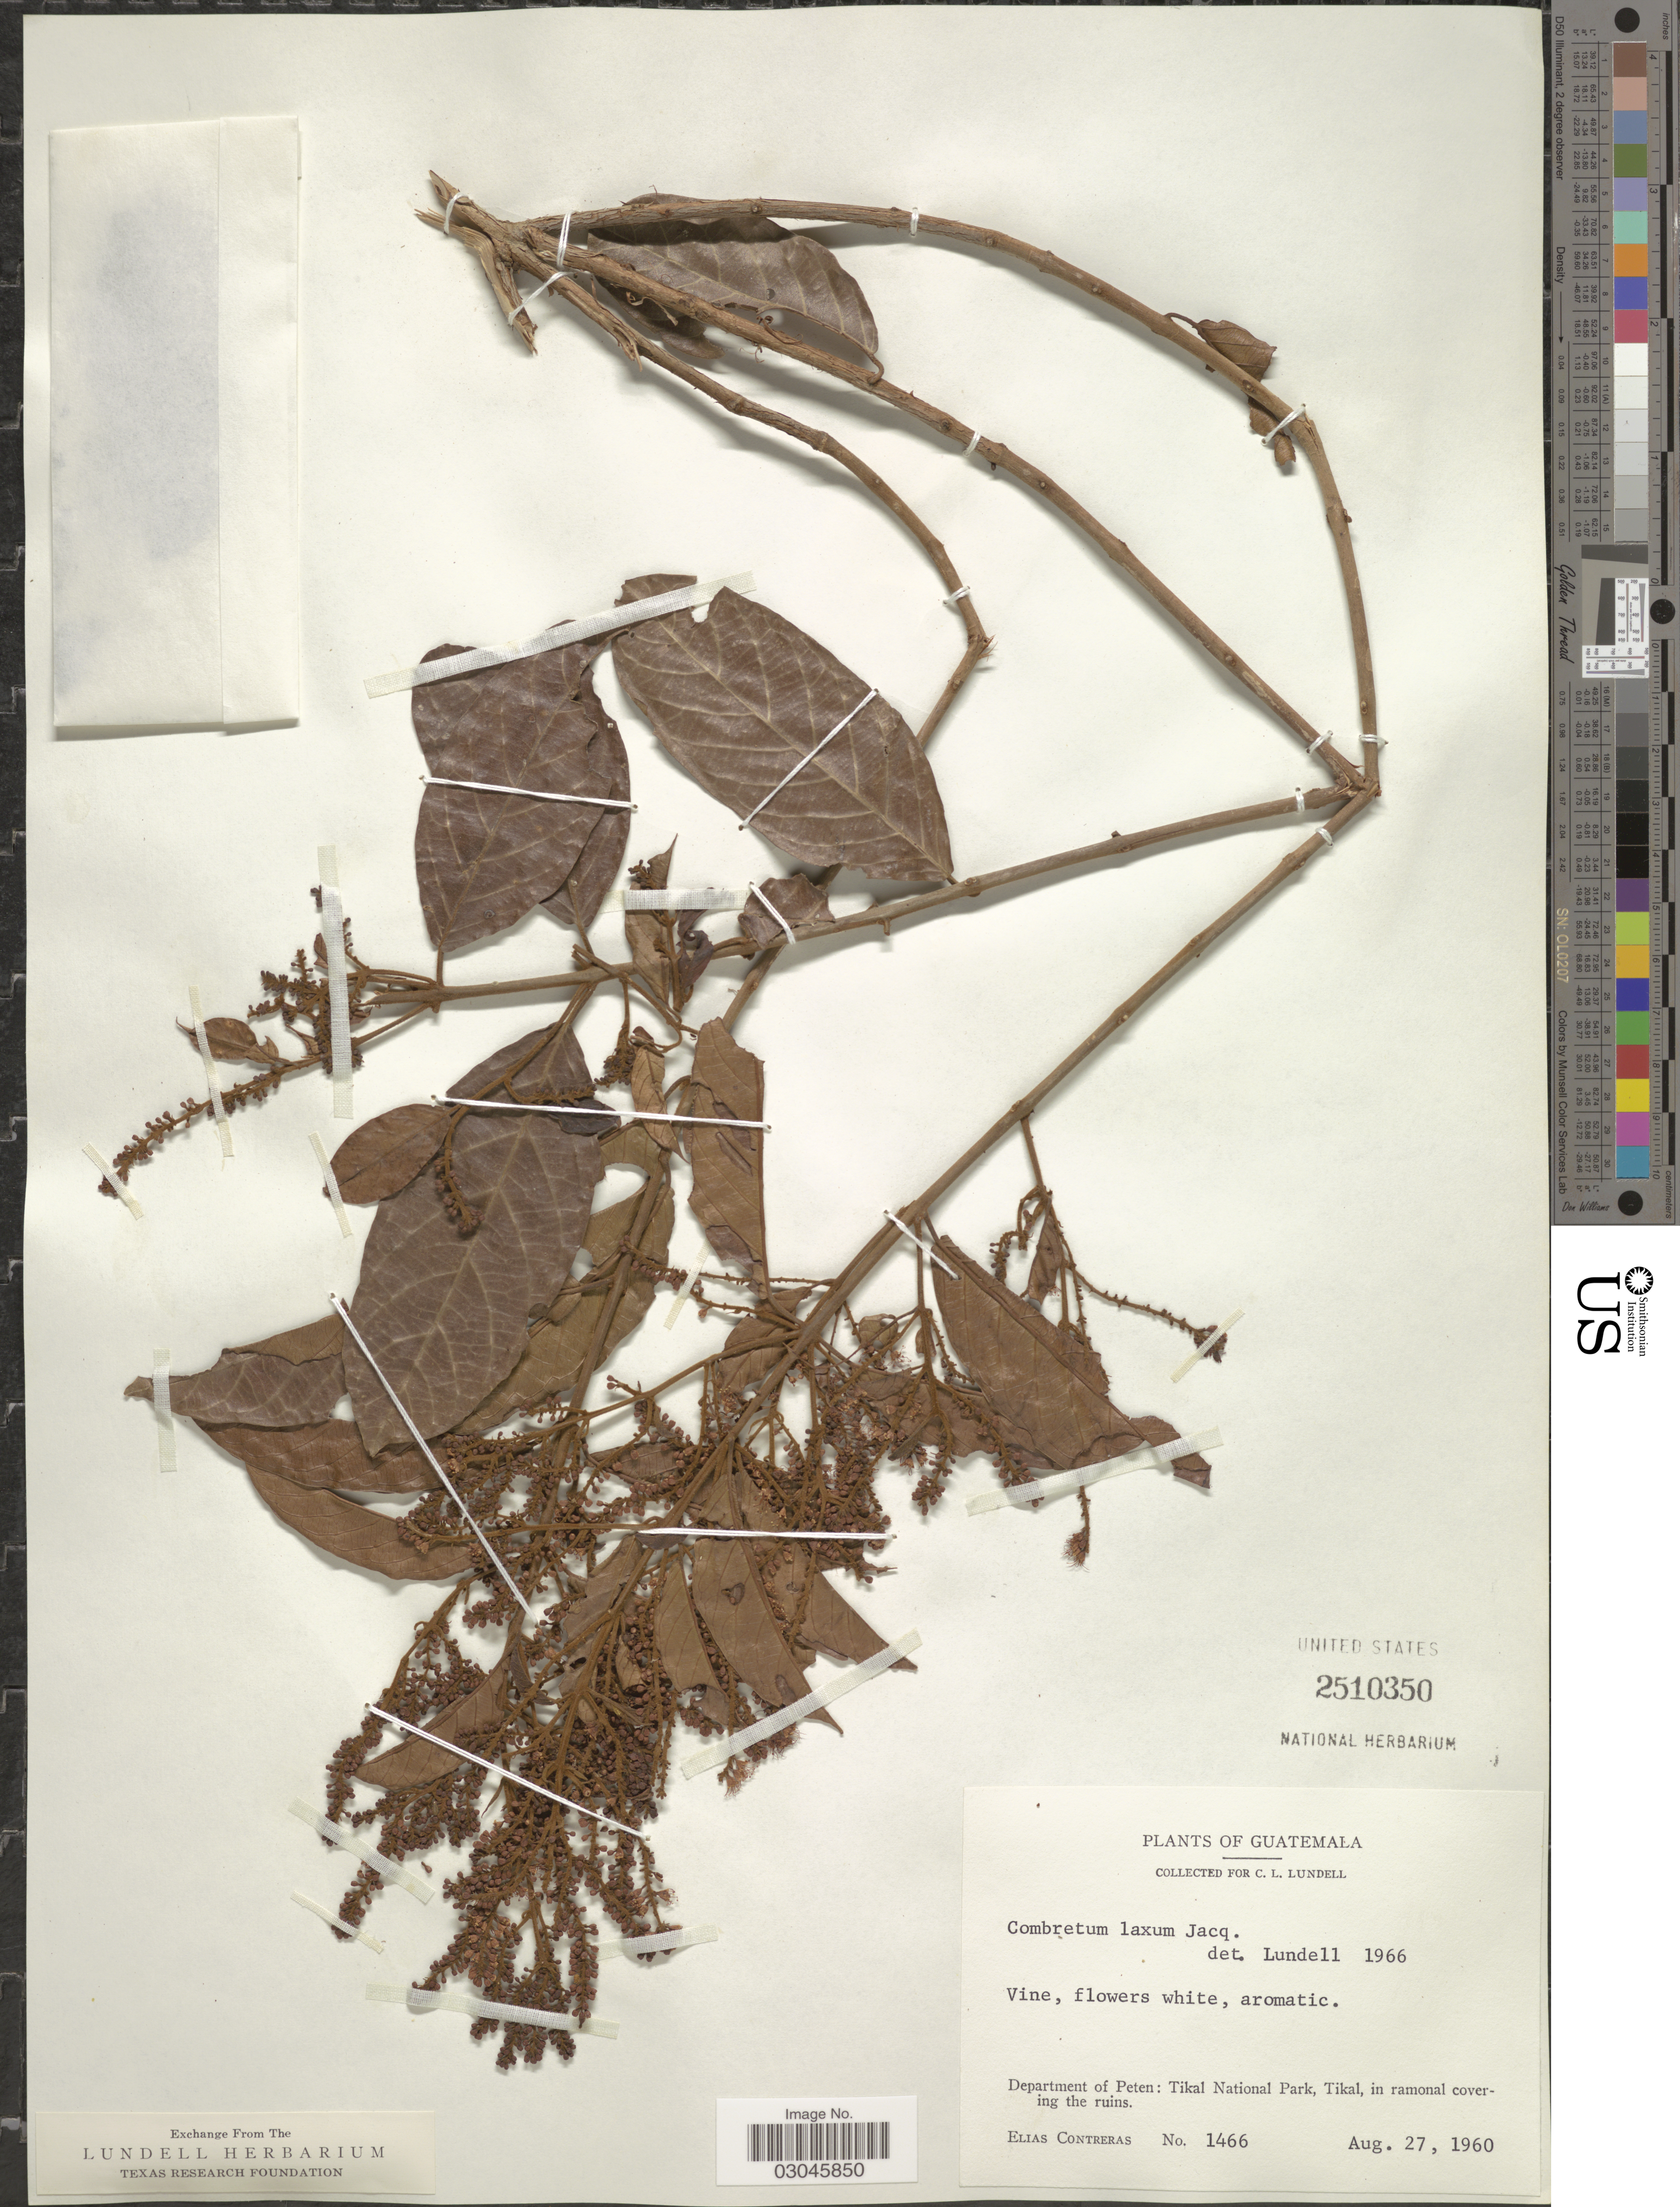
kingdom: Plantae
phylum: Tracheophyta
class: Magnoliopsida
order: Myrtales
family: Combretaceae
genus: Combretum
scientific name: Combretum laxum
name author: Jacq.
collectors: E. Contreras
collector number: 1466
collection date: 1960-08-27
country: Guatemala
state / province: El Petén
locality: Department of Peten: Tikal National Park, Tikal.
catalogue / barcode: US 2510350